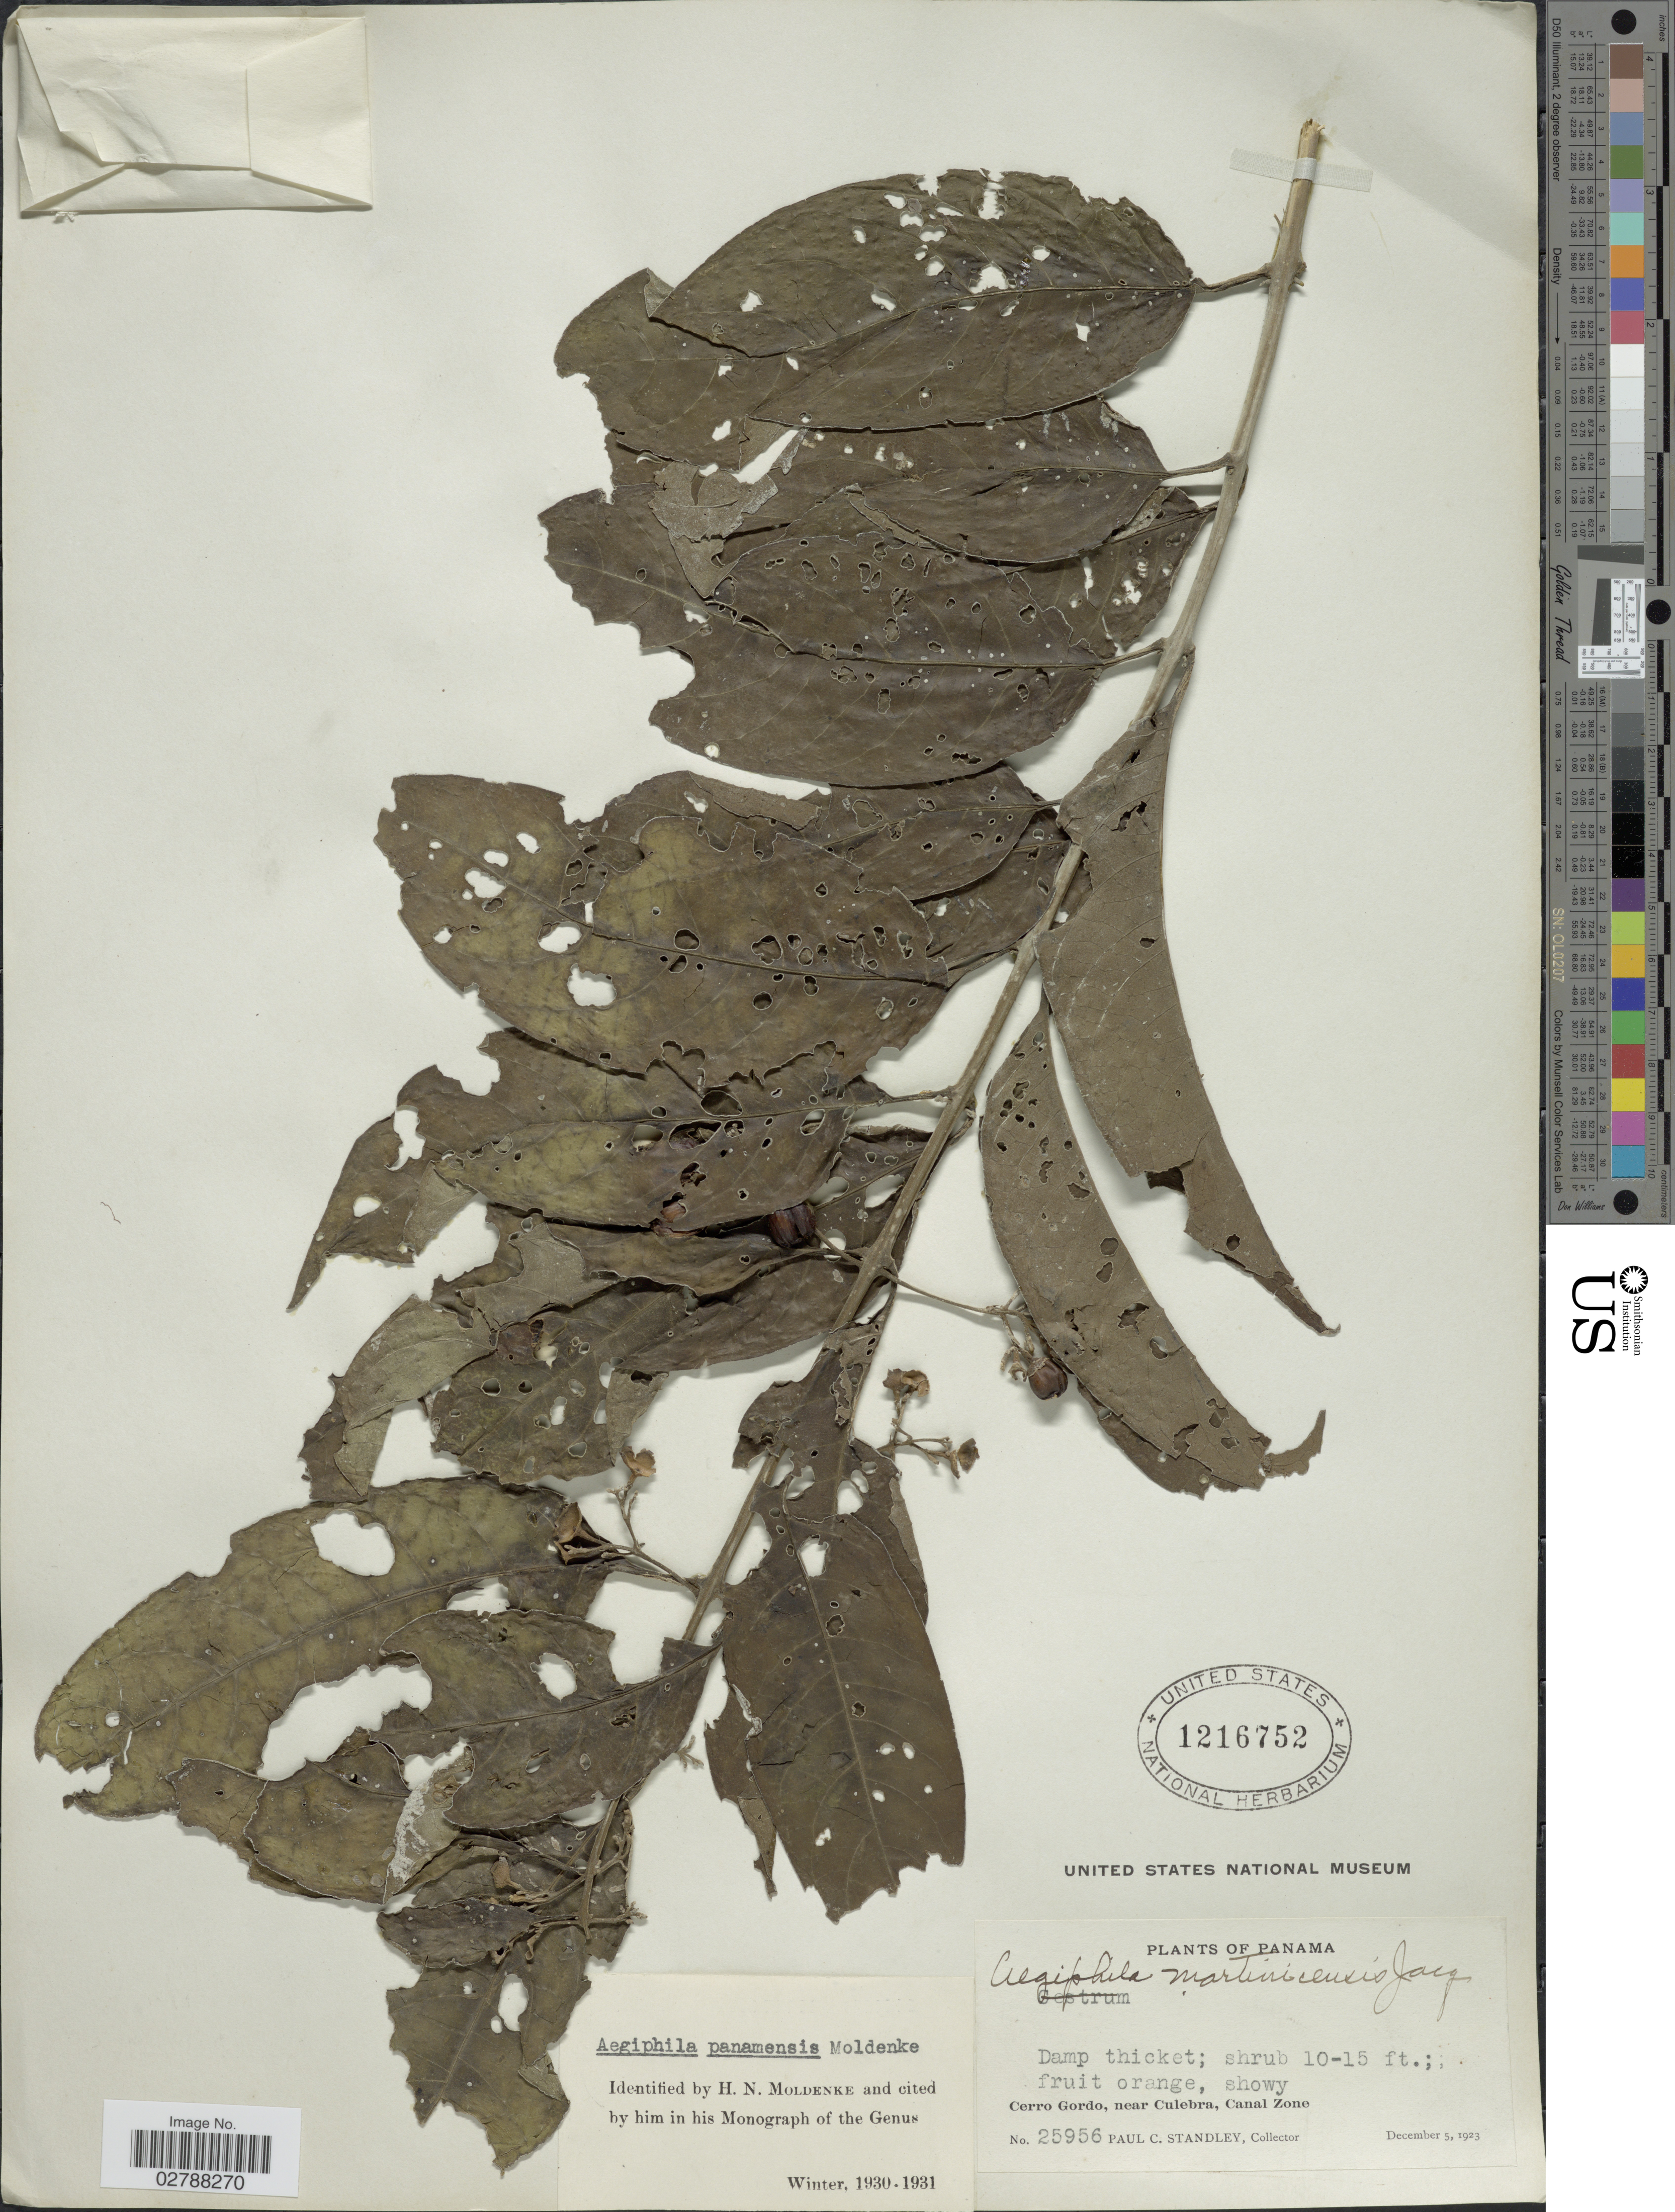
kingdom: Plantae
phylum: Tracheophyta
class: Magnoliopsida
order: Lamiales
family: Lamiaceae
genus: Aegiphila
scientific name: Aegiphila panamensis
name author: Moldenke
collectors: P. C. Standley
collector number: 25956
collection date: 1923-12-05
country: Panama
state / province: Colón / Panamá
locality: Cerro Gordo, near Culebra, Canal Zone.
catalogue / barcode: US 1216752